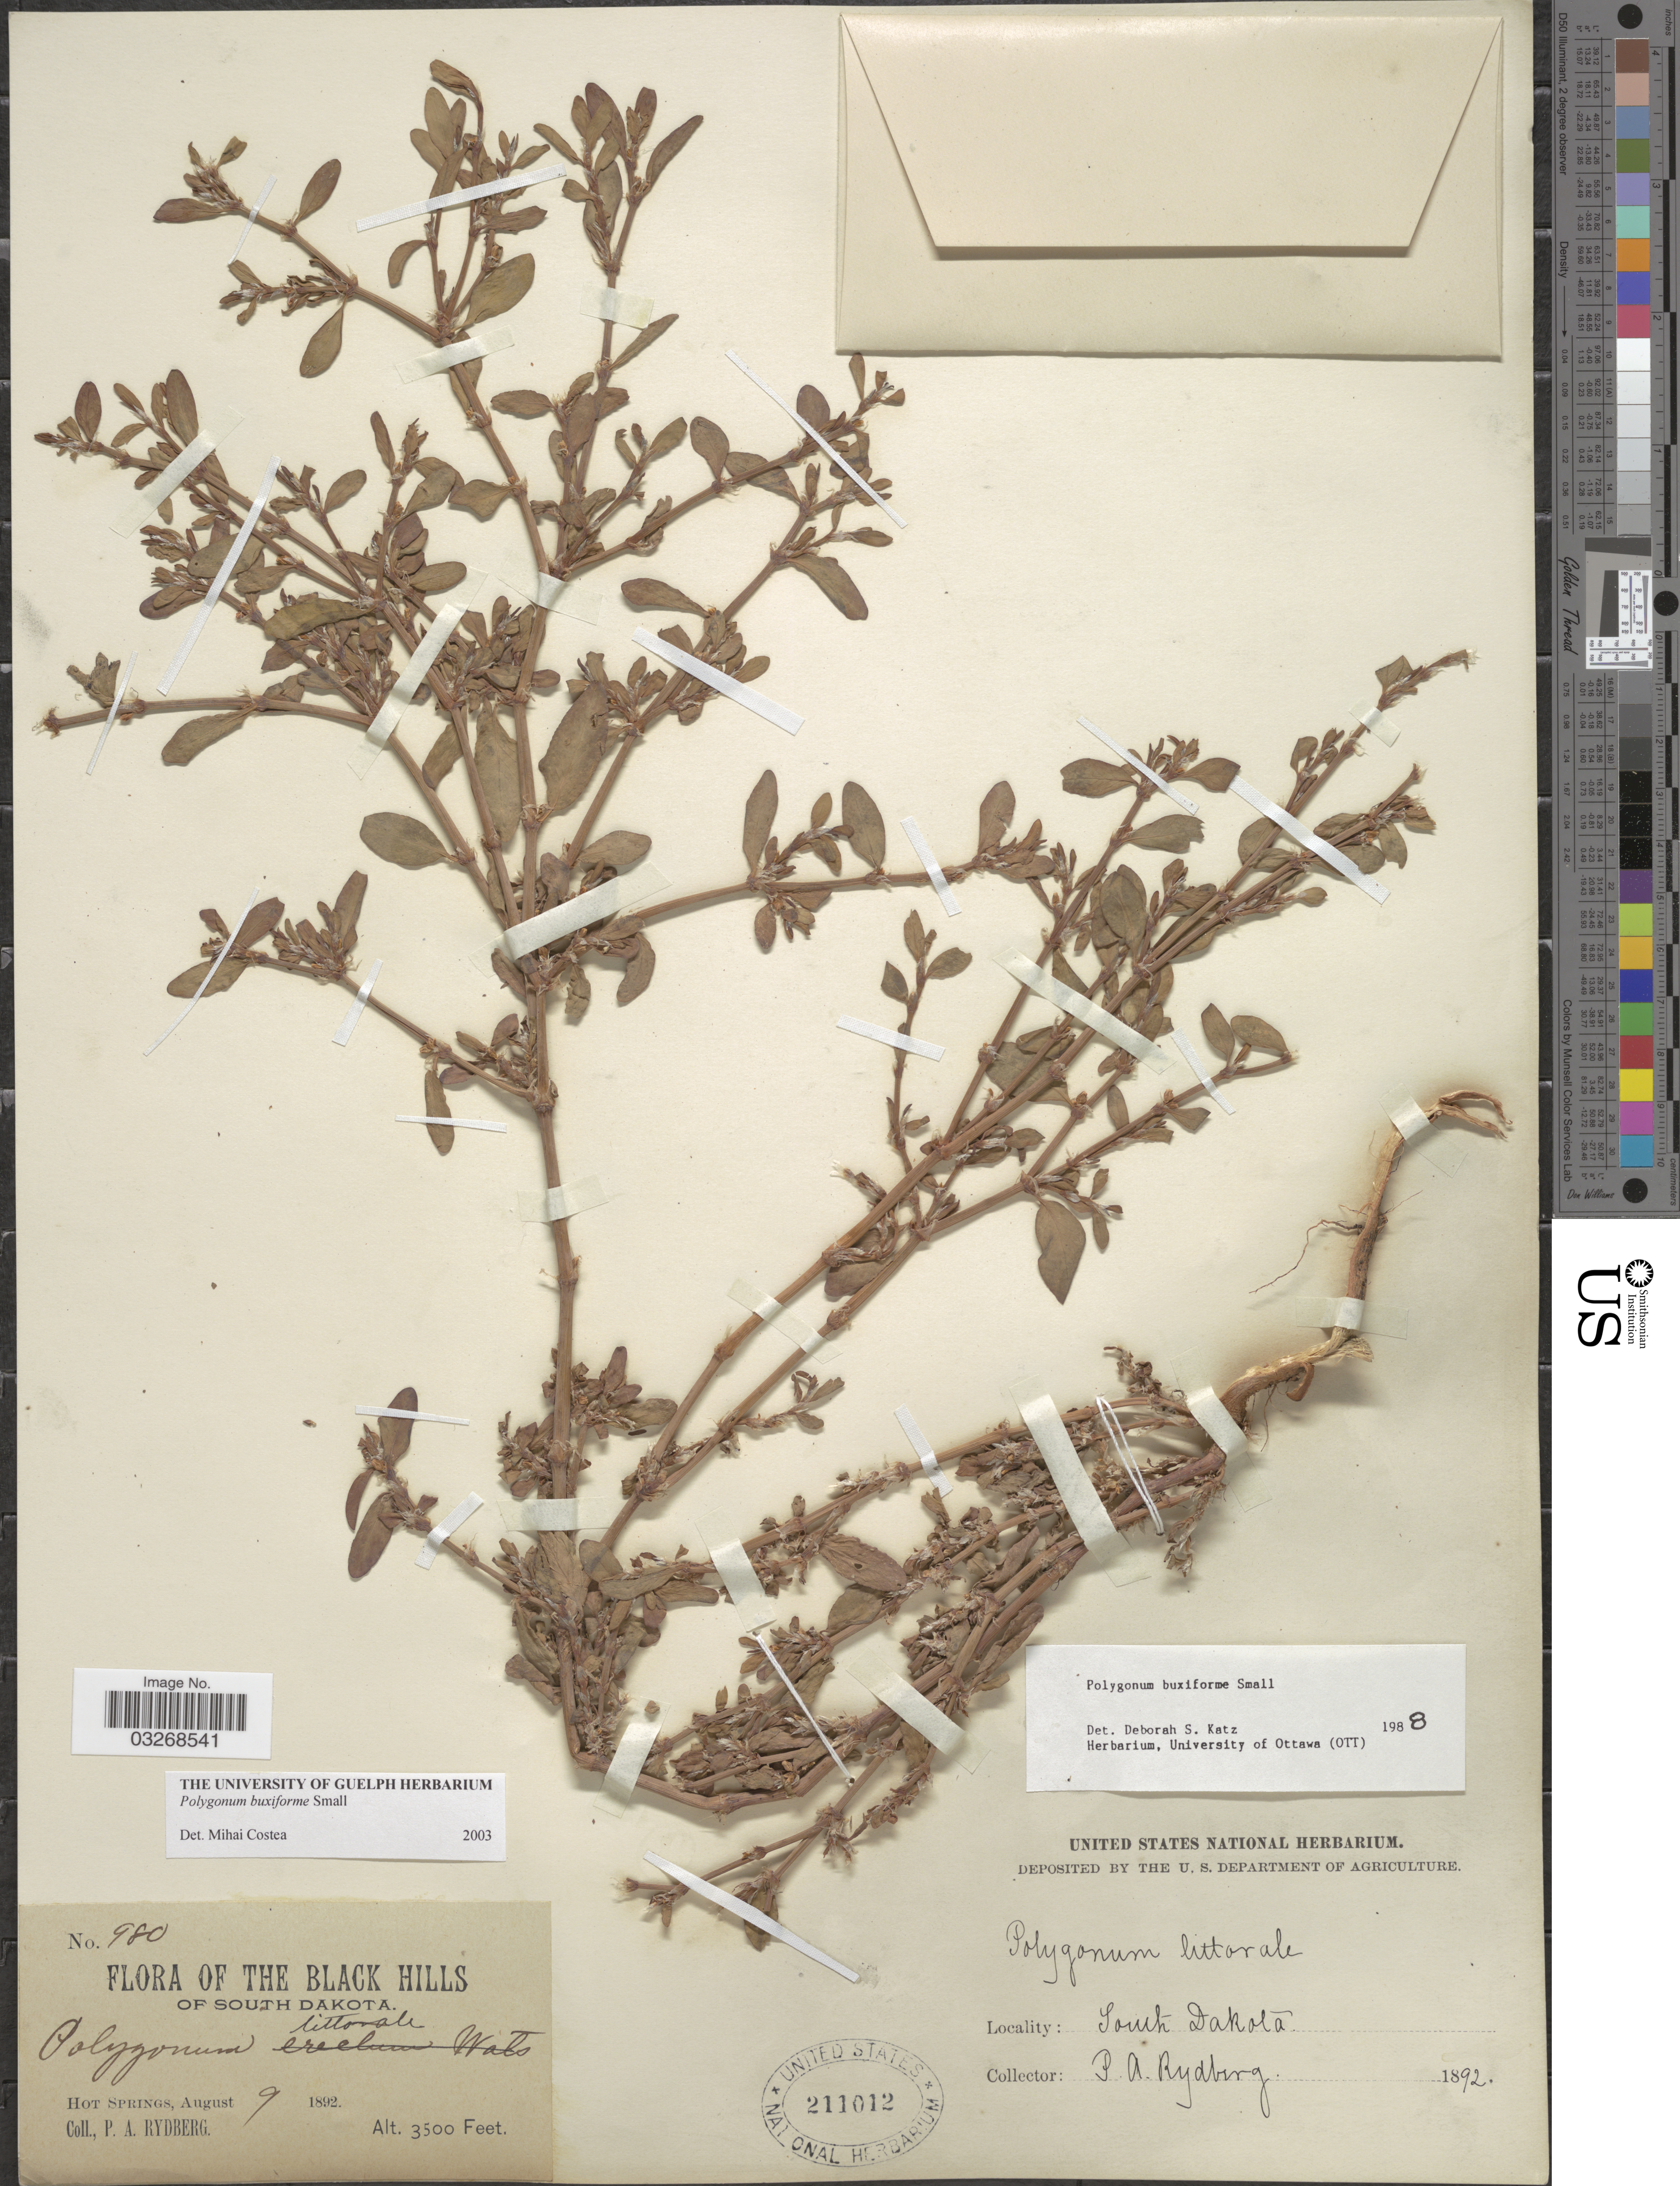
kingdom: Plantae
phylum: Tracheophyta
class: Magnoliopsida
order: Caryophyllales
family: Polygonaceae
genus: Polygonum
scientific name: Polygonum buxiforme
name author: Small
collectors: P. A. Rydberg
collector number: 980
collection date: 1892-08-09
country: United States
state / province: South Dakota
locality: The Black Hills of South Dakota. Hot Springs.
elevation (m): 1067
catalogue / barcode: US 211012